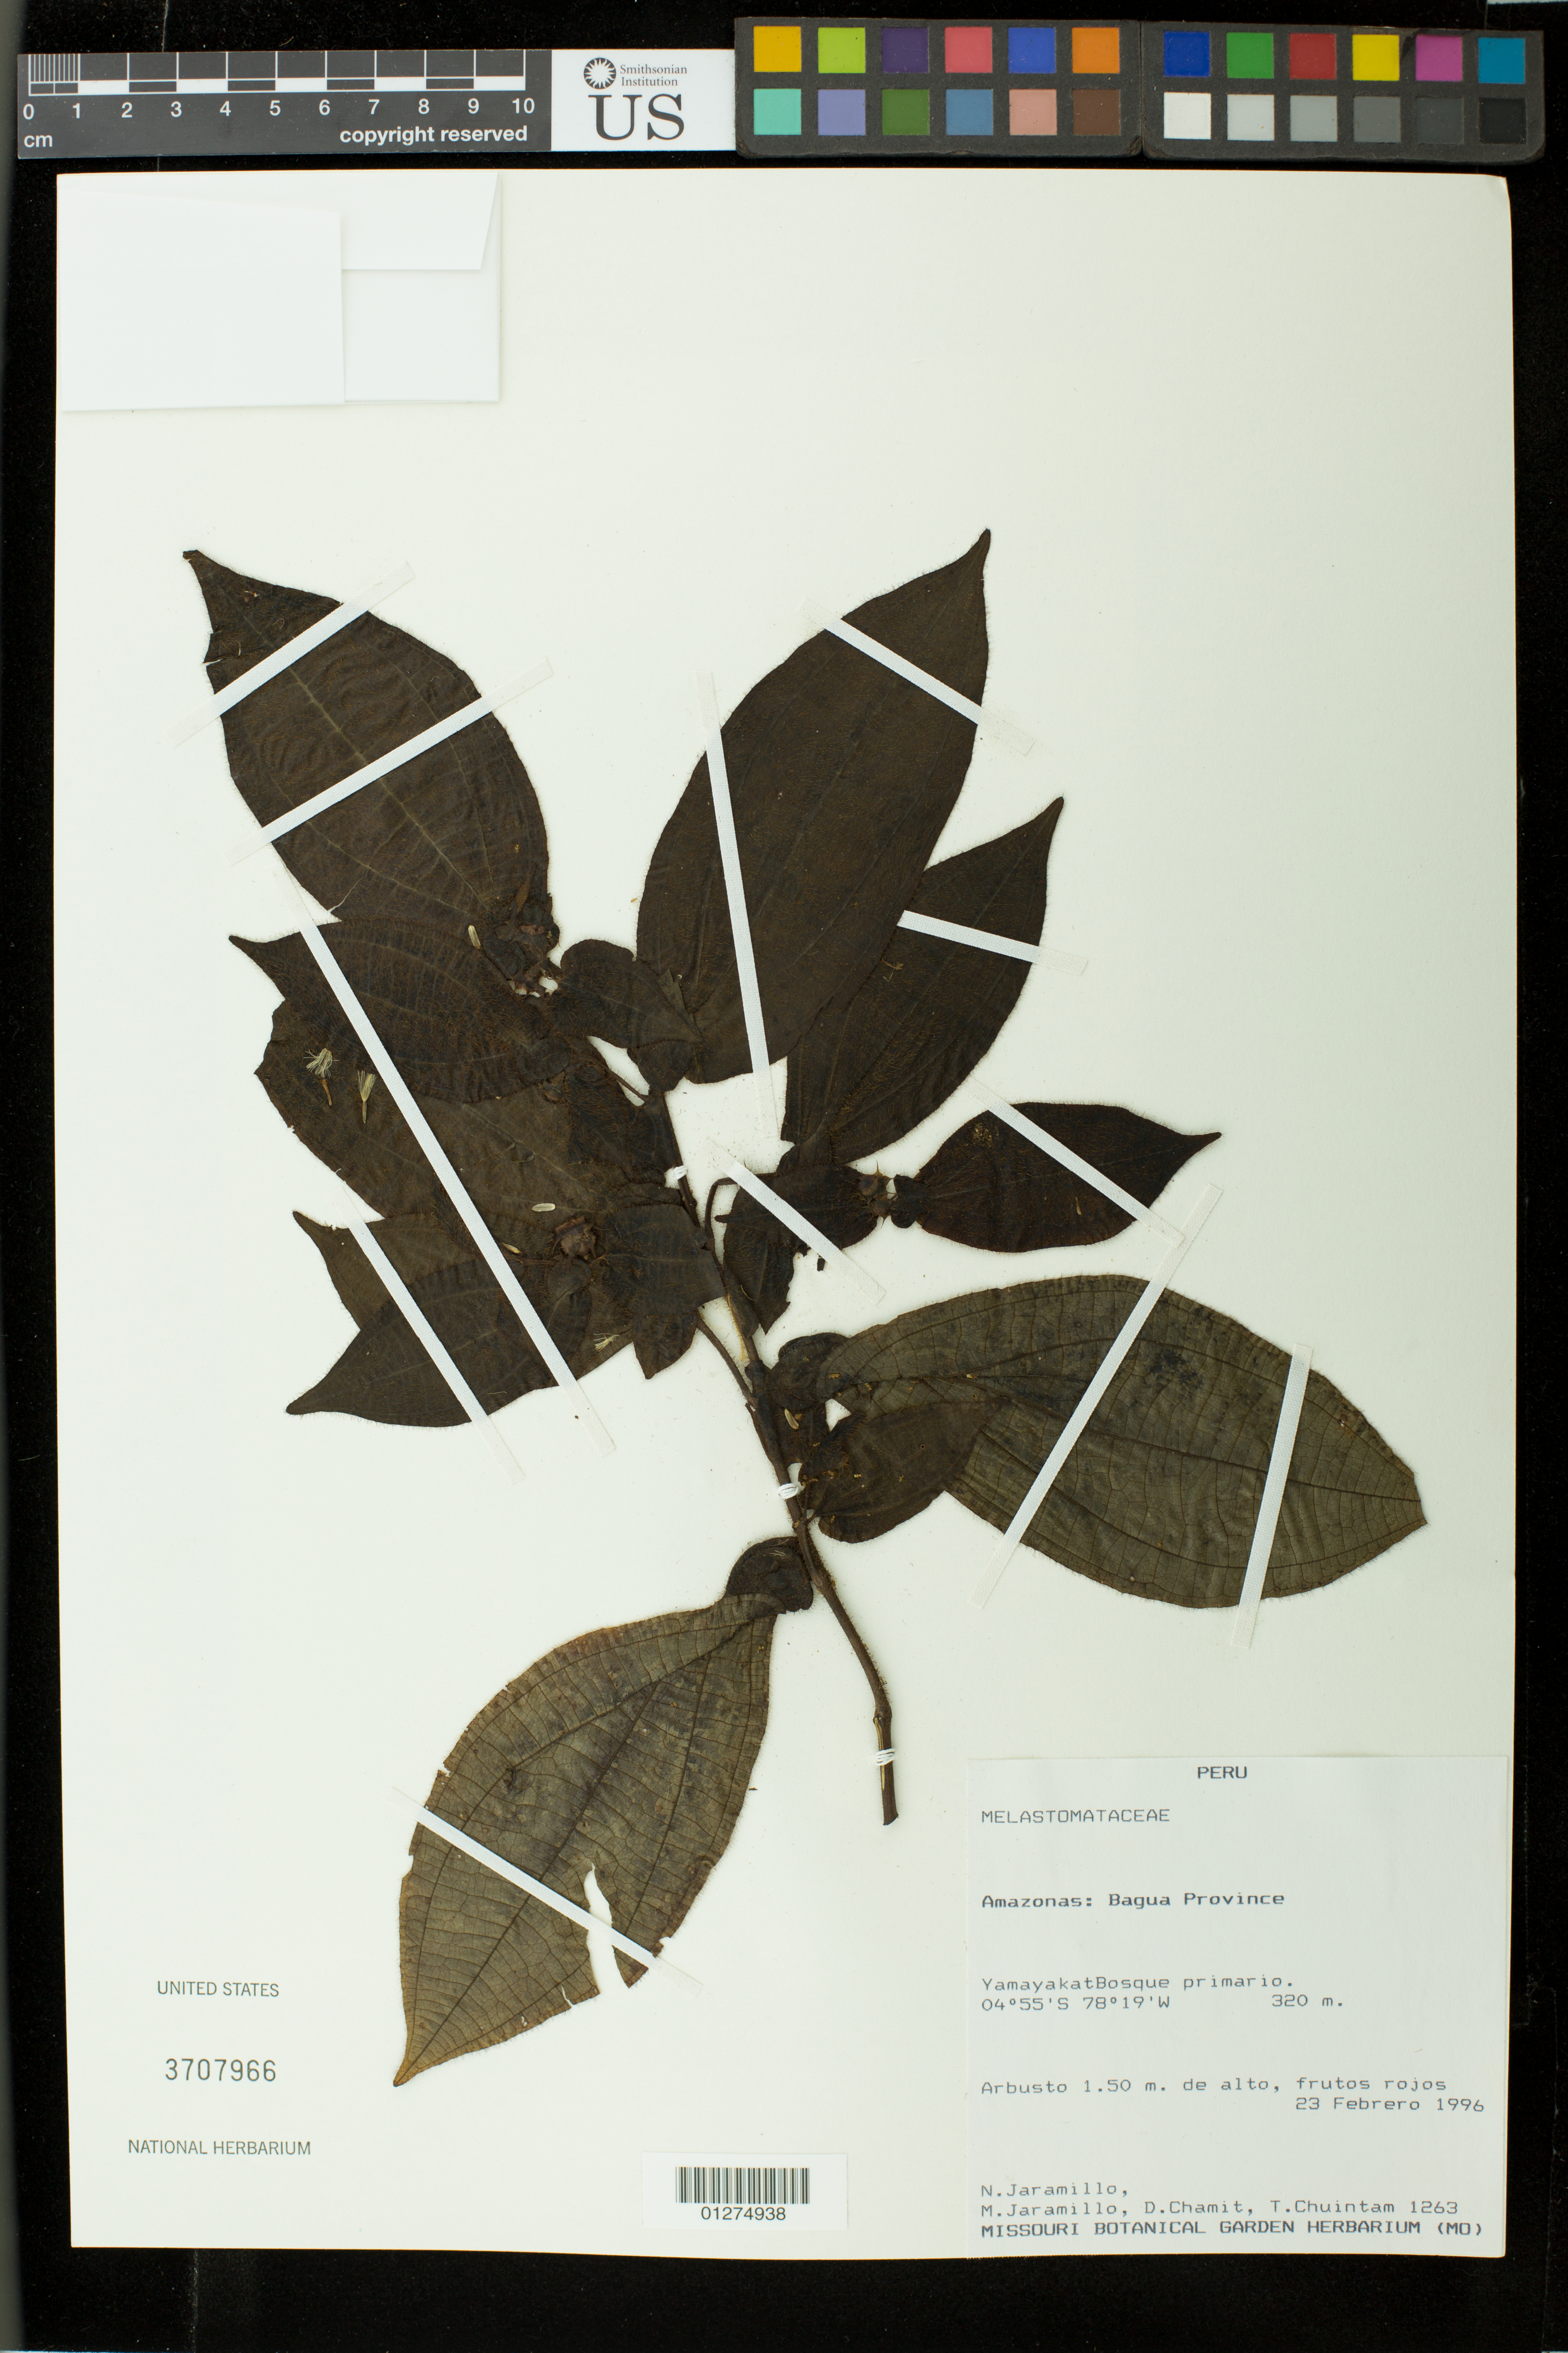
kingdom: Plantae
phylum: Tracheophyta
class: Magnoliopsida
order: Myrtales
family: Melastomataceae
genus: Tococa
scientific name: Tococa macrosperma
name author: Mart.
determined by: Michelangeli, F. A.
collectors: N. Jaramillo, M. Jaramillo, D. Chamit & T. Chuintam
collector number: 1263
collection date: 1996-02-23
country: Peru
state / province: Amazonas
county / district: Bagua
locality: Yamayakat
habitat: bosque primario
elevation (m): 320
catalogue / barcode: US 3707966